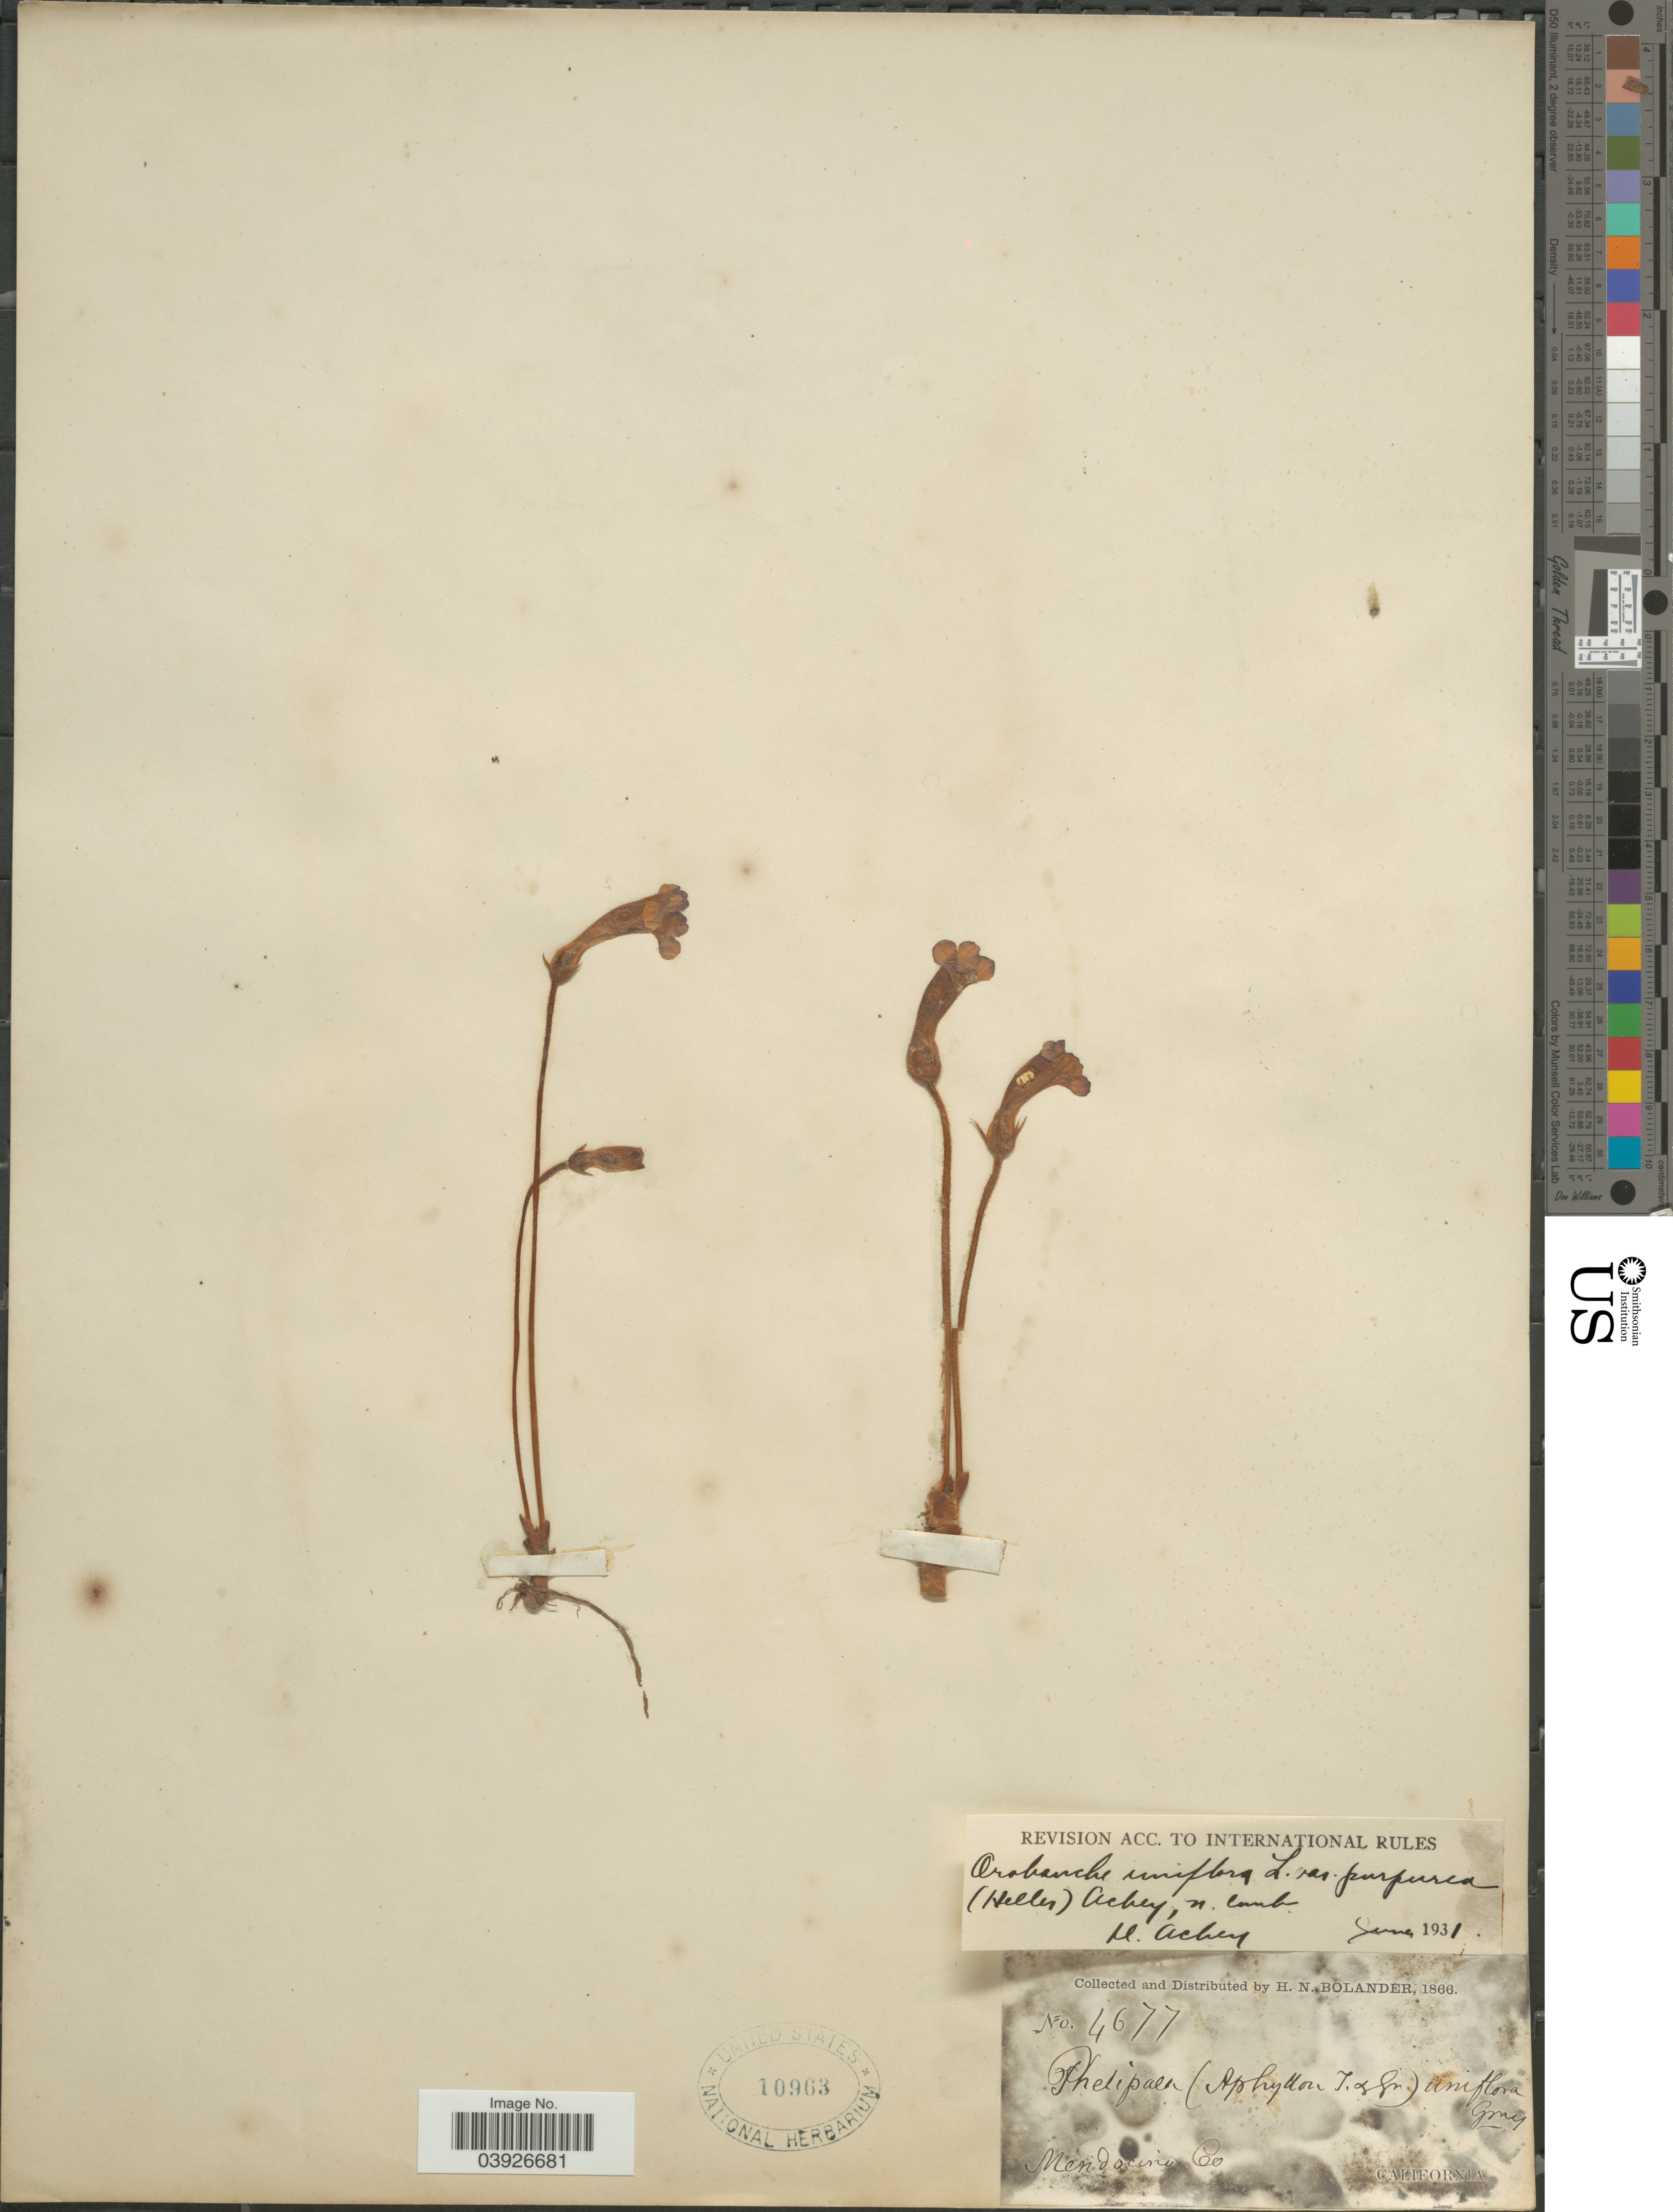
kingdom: Plantae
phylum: Tracheophyta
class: Magnoliopsida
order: Lamiales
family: Orobanchaceae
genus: Aphyllon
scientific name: Aphyllon purpureum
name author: (A. Heller) Holub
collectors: H. Bolander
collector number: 4677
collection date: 1866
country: United States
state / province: California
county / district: Mendocino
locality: Mendocino Co.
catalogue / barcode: US 10963